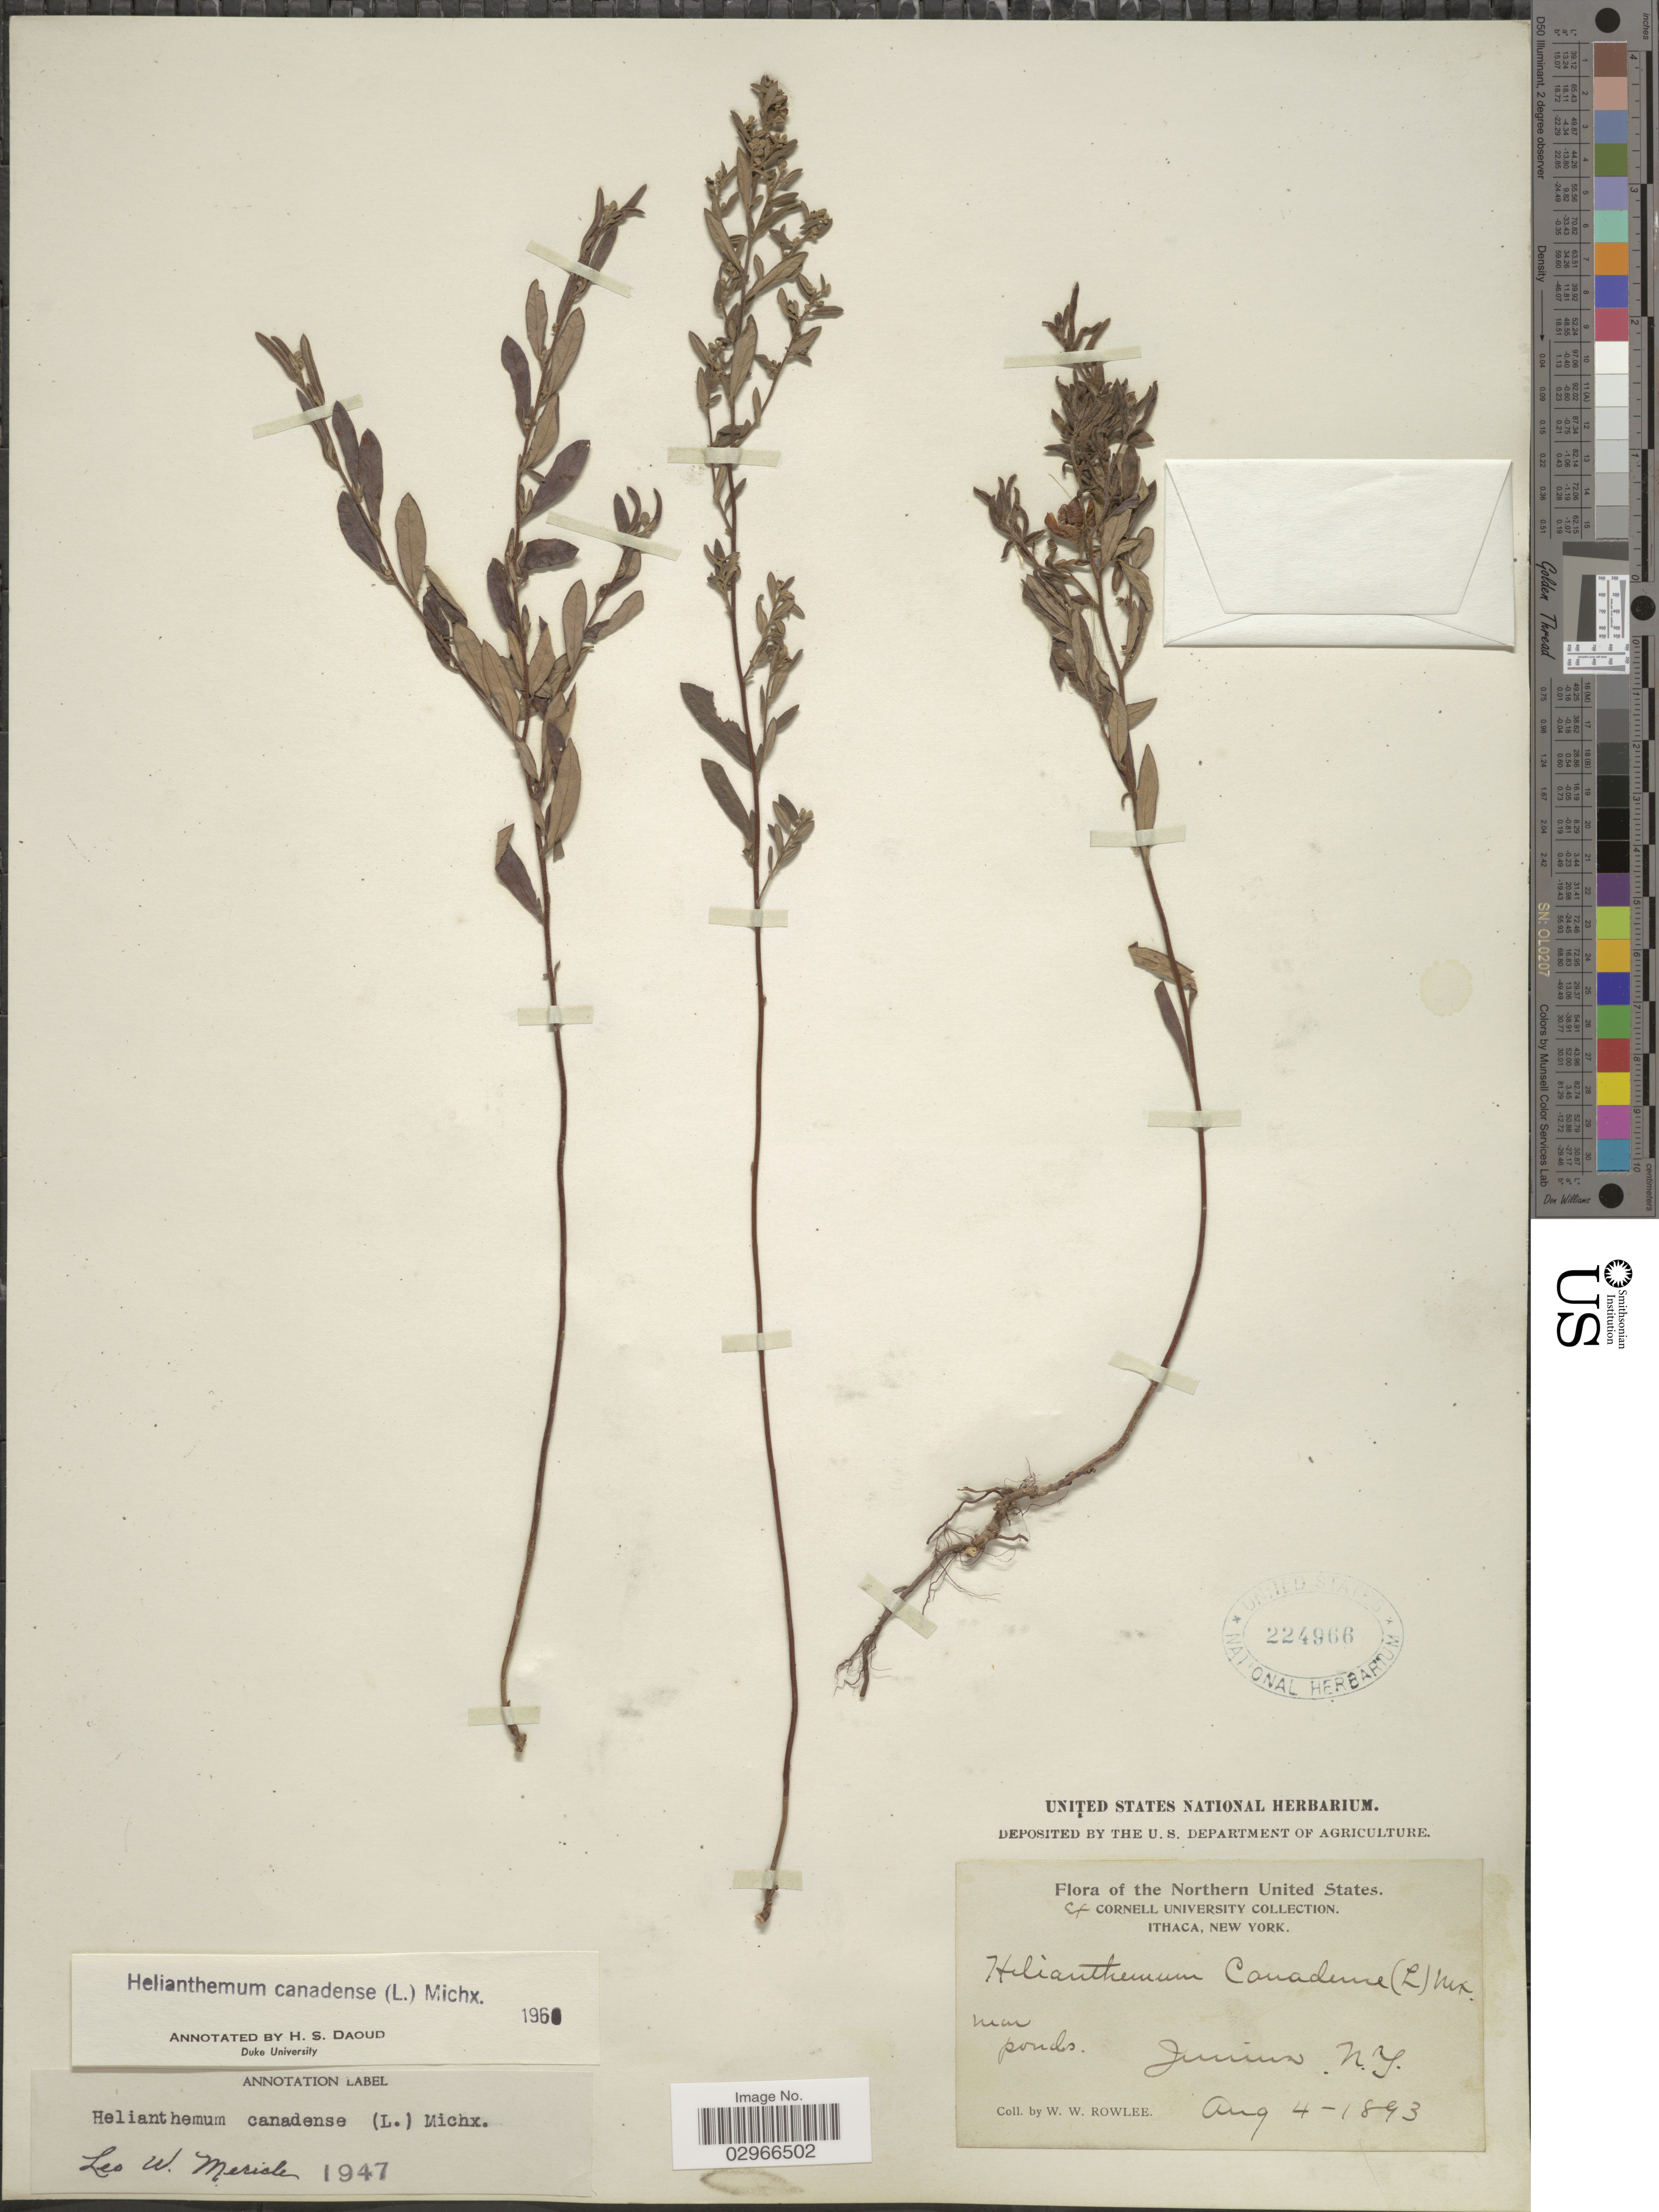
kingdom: Plantae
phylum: Tracheophyta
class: Magnoliopsida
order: Malvales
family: Cistaceae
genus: Helianthemum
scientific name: Helianthemum canadense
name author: (L.) Michx.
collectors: W. W. Rowlee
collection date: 1893-08-04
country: United States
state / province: New York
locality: Northern United States. Near ponds. Junius. N.Y.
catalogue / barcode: US 224966